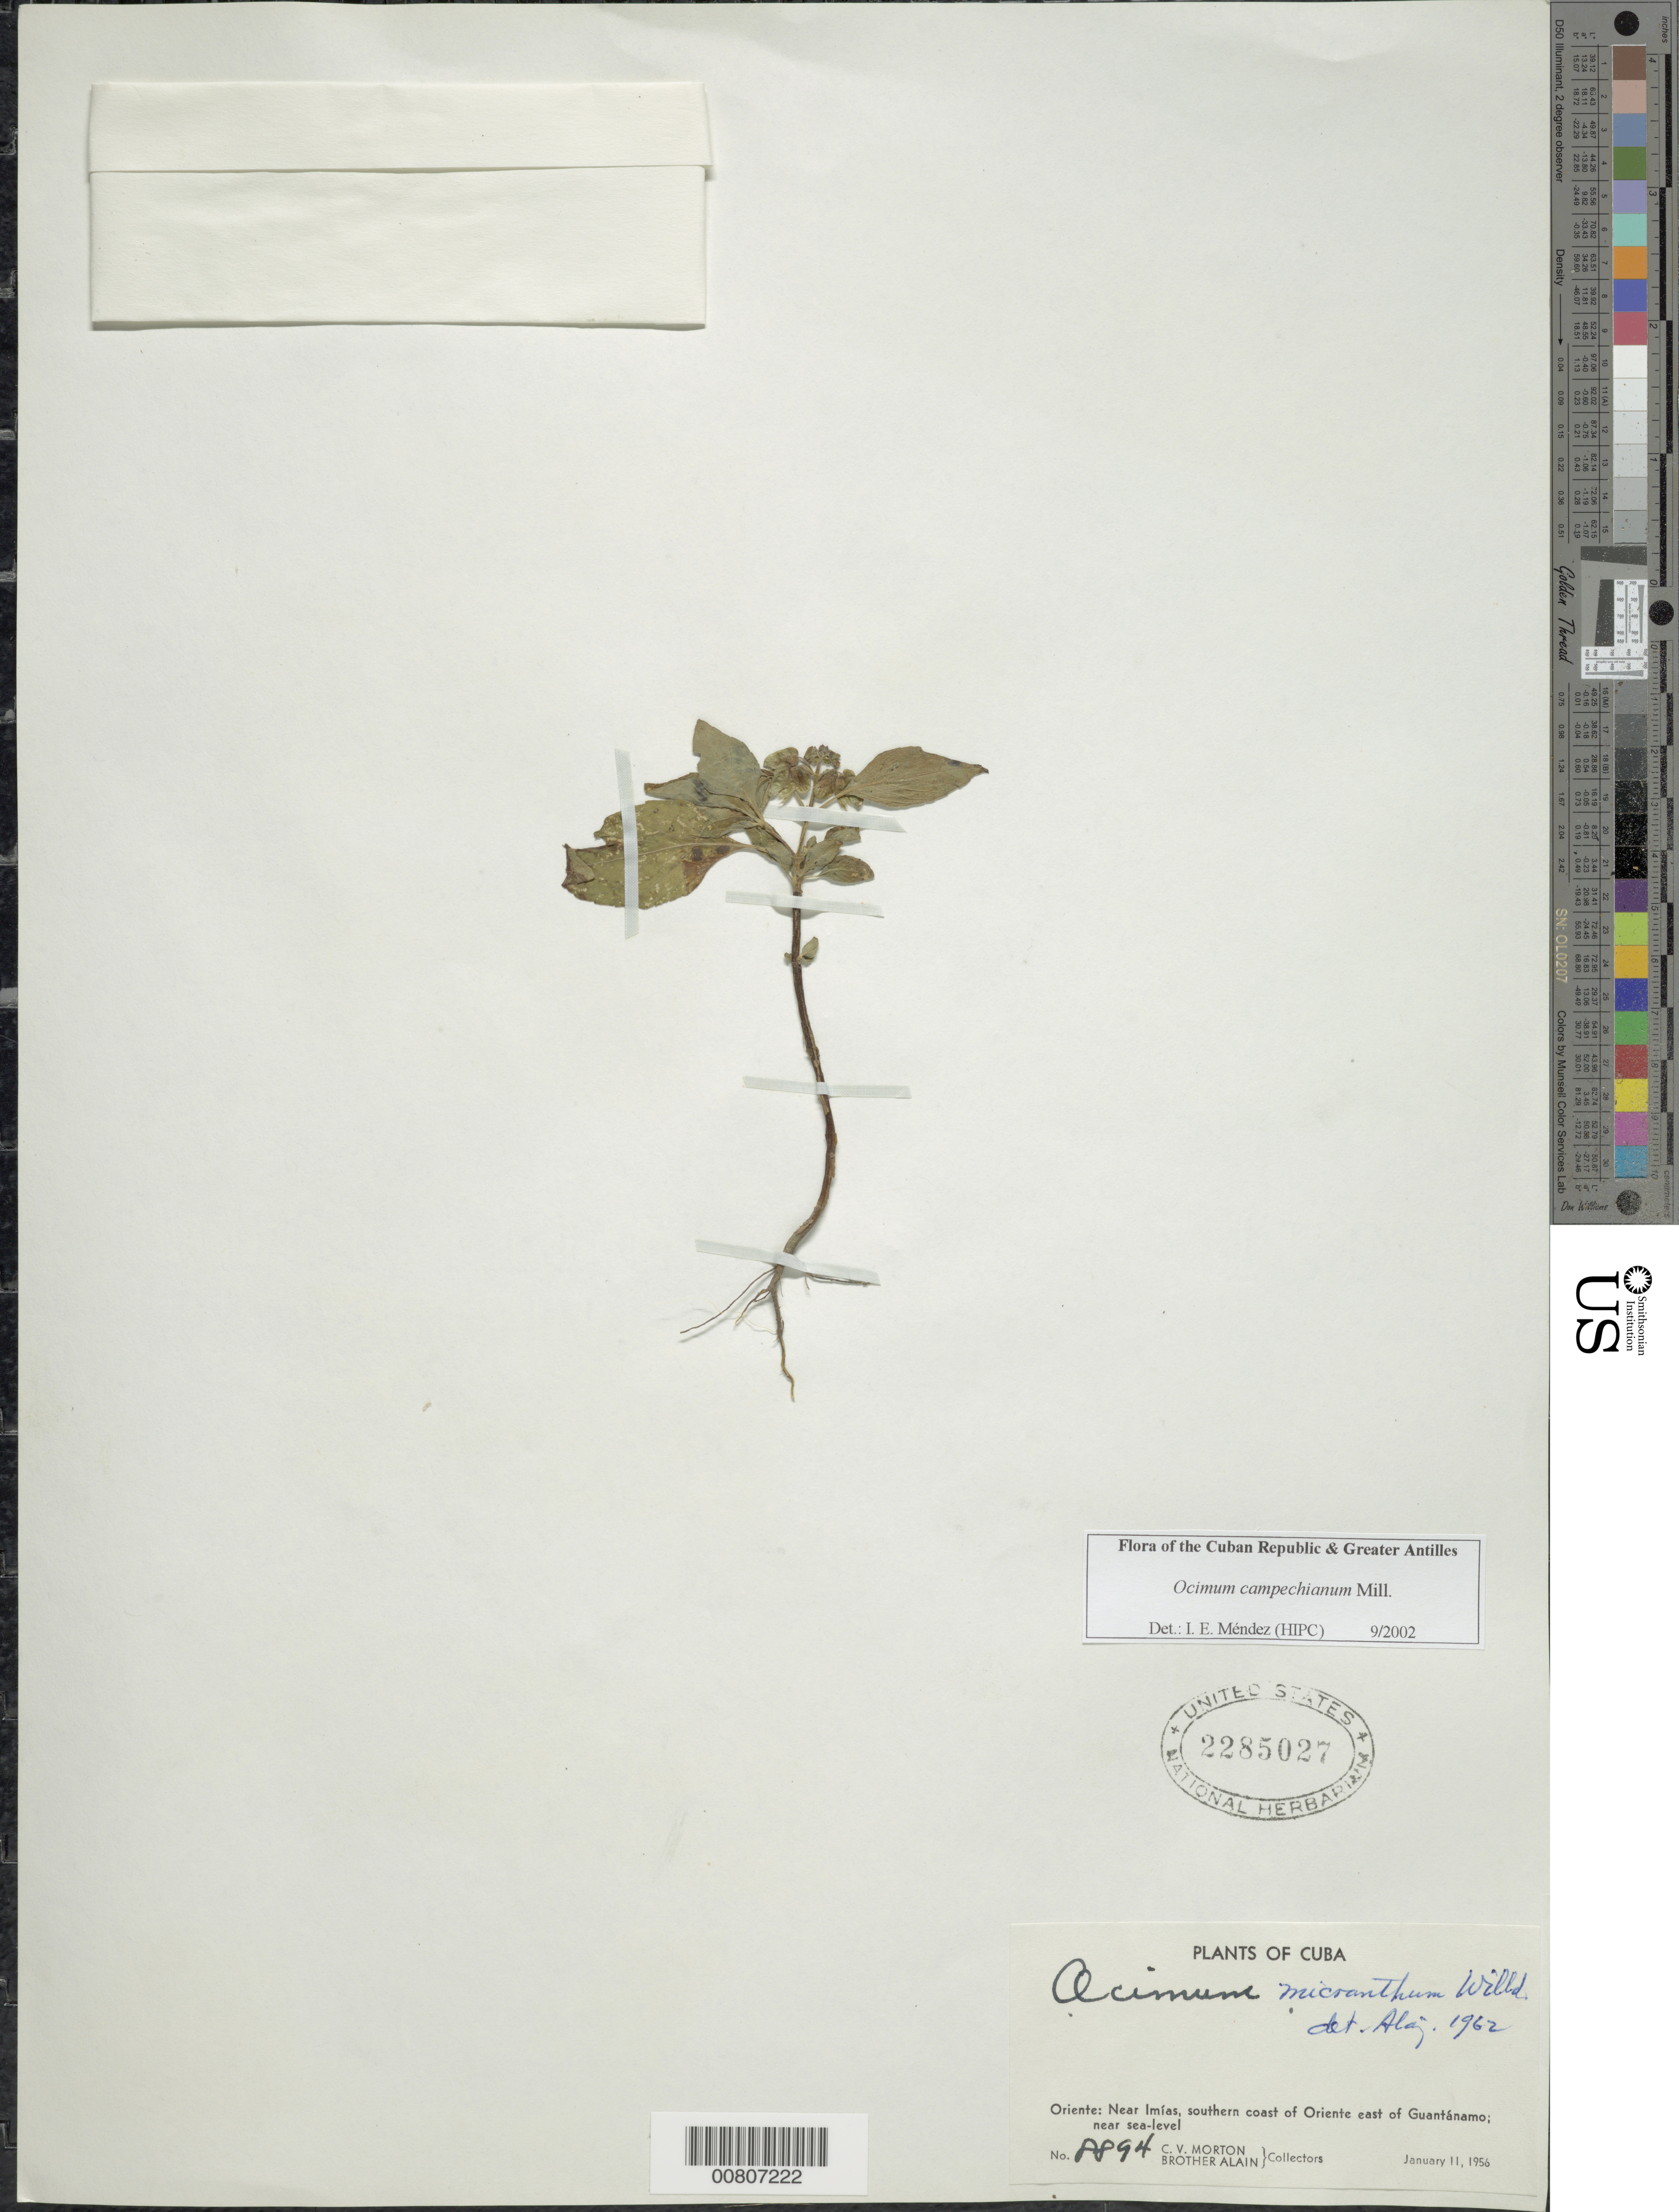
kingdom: Plantae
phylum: Tracheophyta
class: Magnoliopsida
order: Lamiales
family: Lamiaceae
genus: Ocimum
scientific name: Ocimum campechianum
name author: Mill.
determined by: Méndez, Isidro E., (HIPC)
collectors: C. V. Morton & A. H. Liogier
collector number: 8894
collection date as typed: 11 Jan 1956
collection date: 1956-01-11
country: Cuba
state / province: Guantanamo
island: Cuba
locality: Imías, near; S coast of Oriente, E of Guantánamo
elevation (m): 0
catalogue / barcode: US 2285027